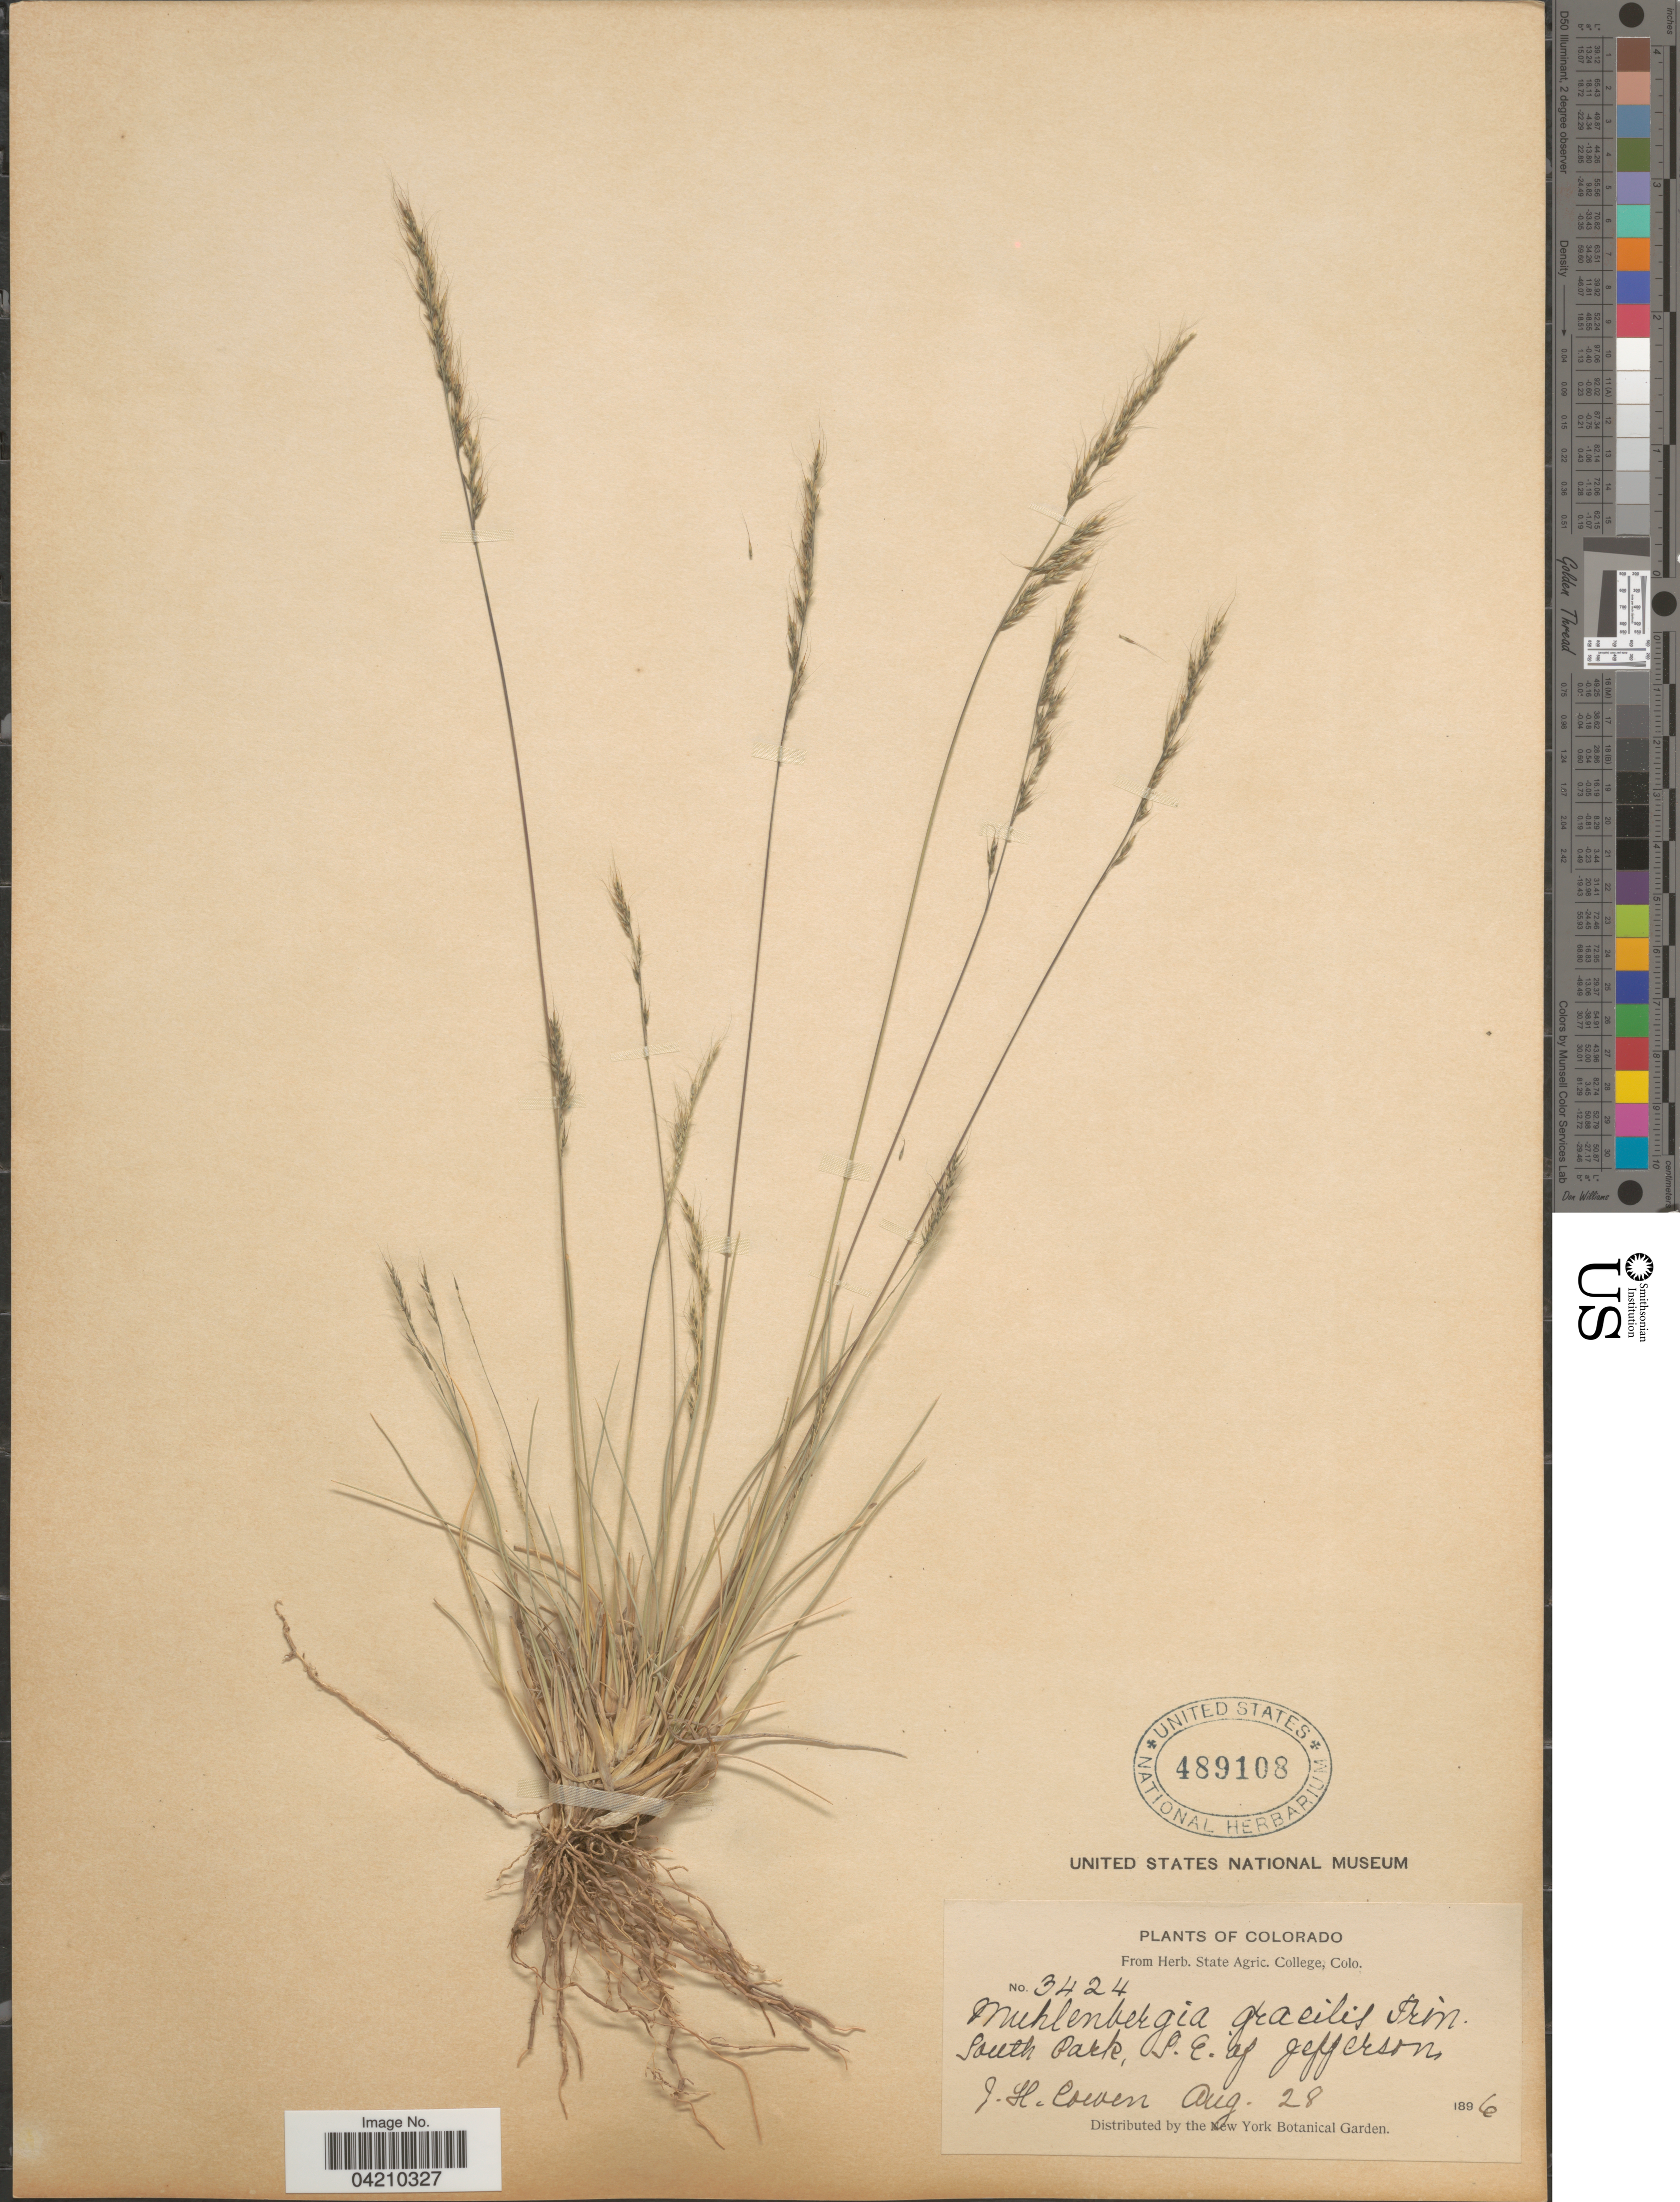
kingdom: Plantae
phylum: Tracheophyta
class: Liliopsida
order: Poales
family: Poaceae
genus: Muhlenbergia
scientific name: Muhlenbergia montana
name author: (Nutt.) Hitchc.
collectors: J. H. Cowen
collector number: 3424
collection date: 1896-08-28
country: United States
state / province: Colorado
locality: South Park, S.E. of Jefferson.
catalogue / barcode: US 489108